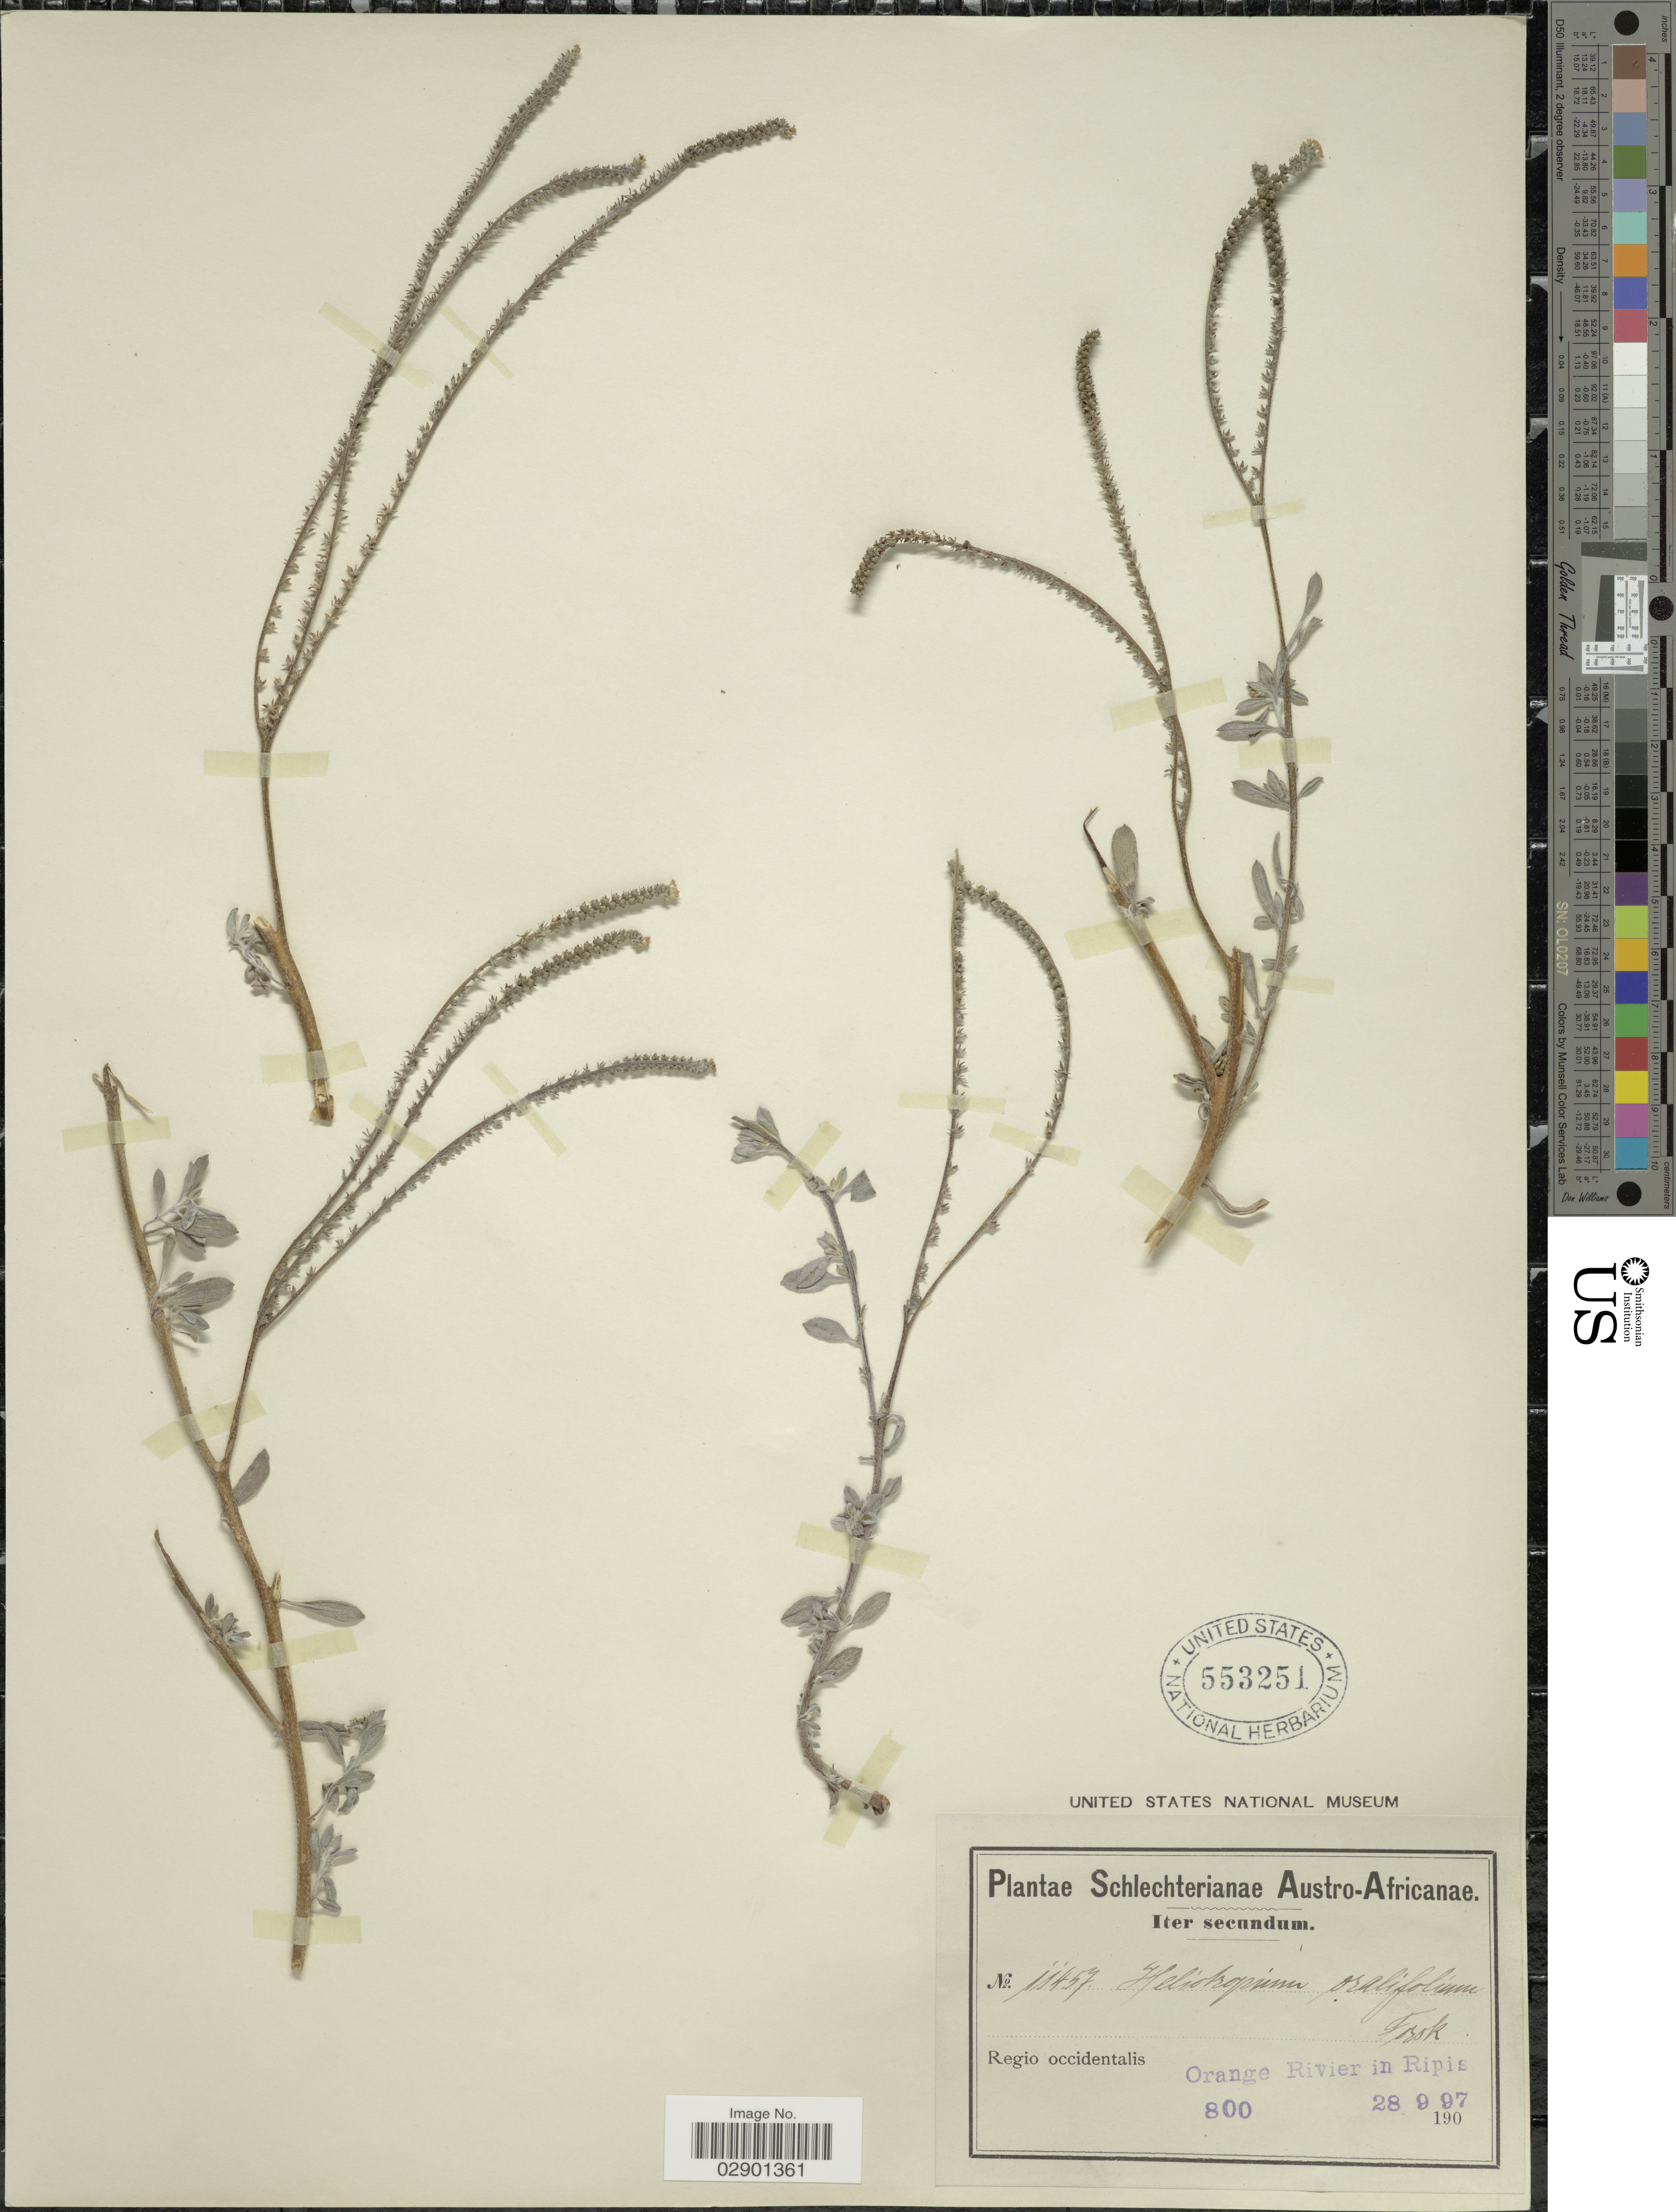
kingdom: Plantae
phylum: Tracheophyta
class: Magnoliopsida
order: Boraginales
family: Heliotropiaceae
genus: Heliotropium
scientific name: Heliotropium ovalifolium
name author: Forssk.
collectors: Schlechter, --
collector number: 11457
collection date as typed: Transcribed d/m/y: 28/9/97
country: South Africa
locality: Austro-Africanae. Regio occidentalis. Orange River in Ripis.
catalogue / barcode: US 553251